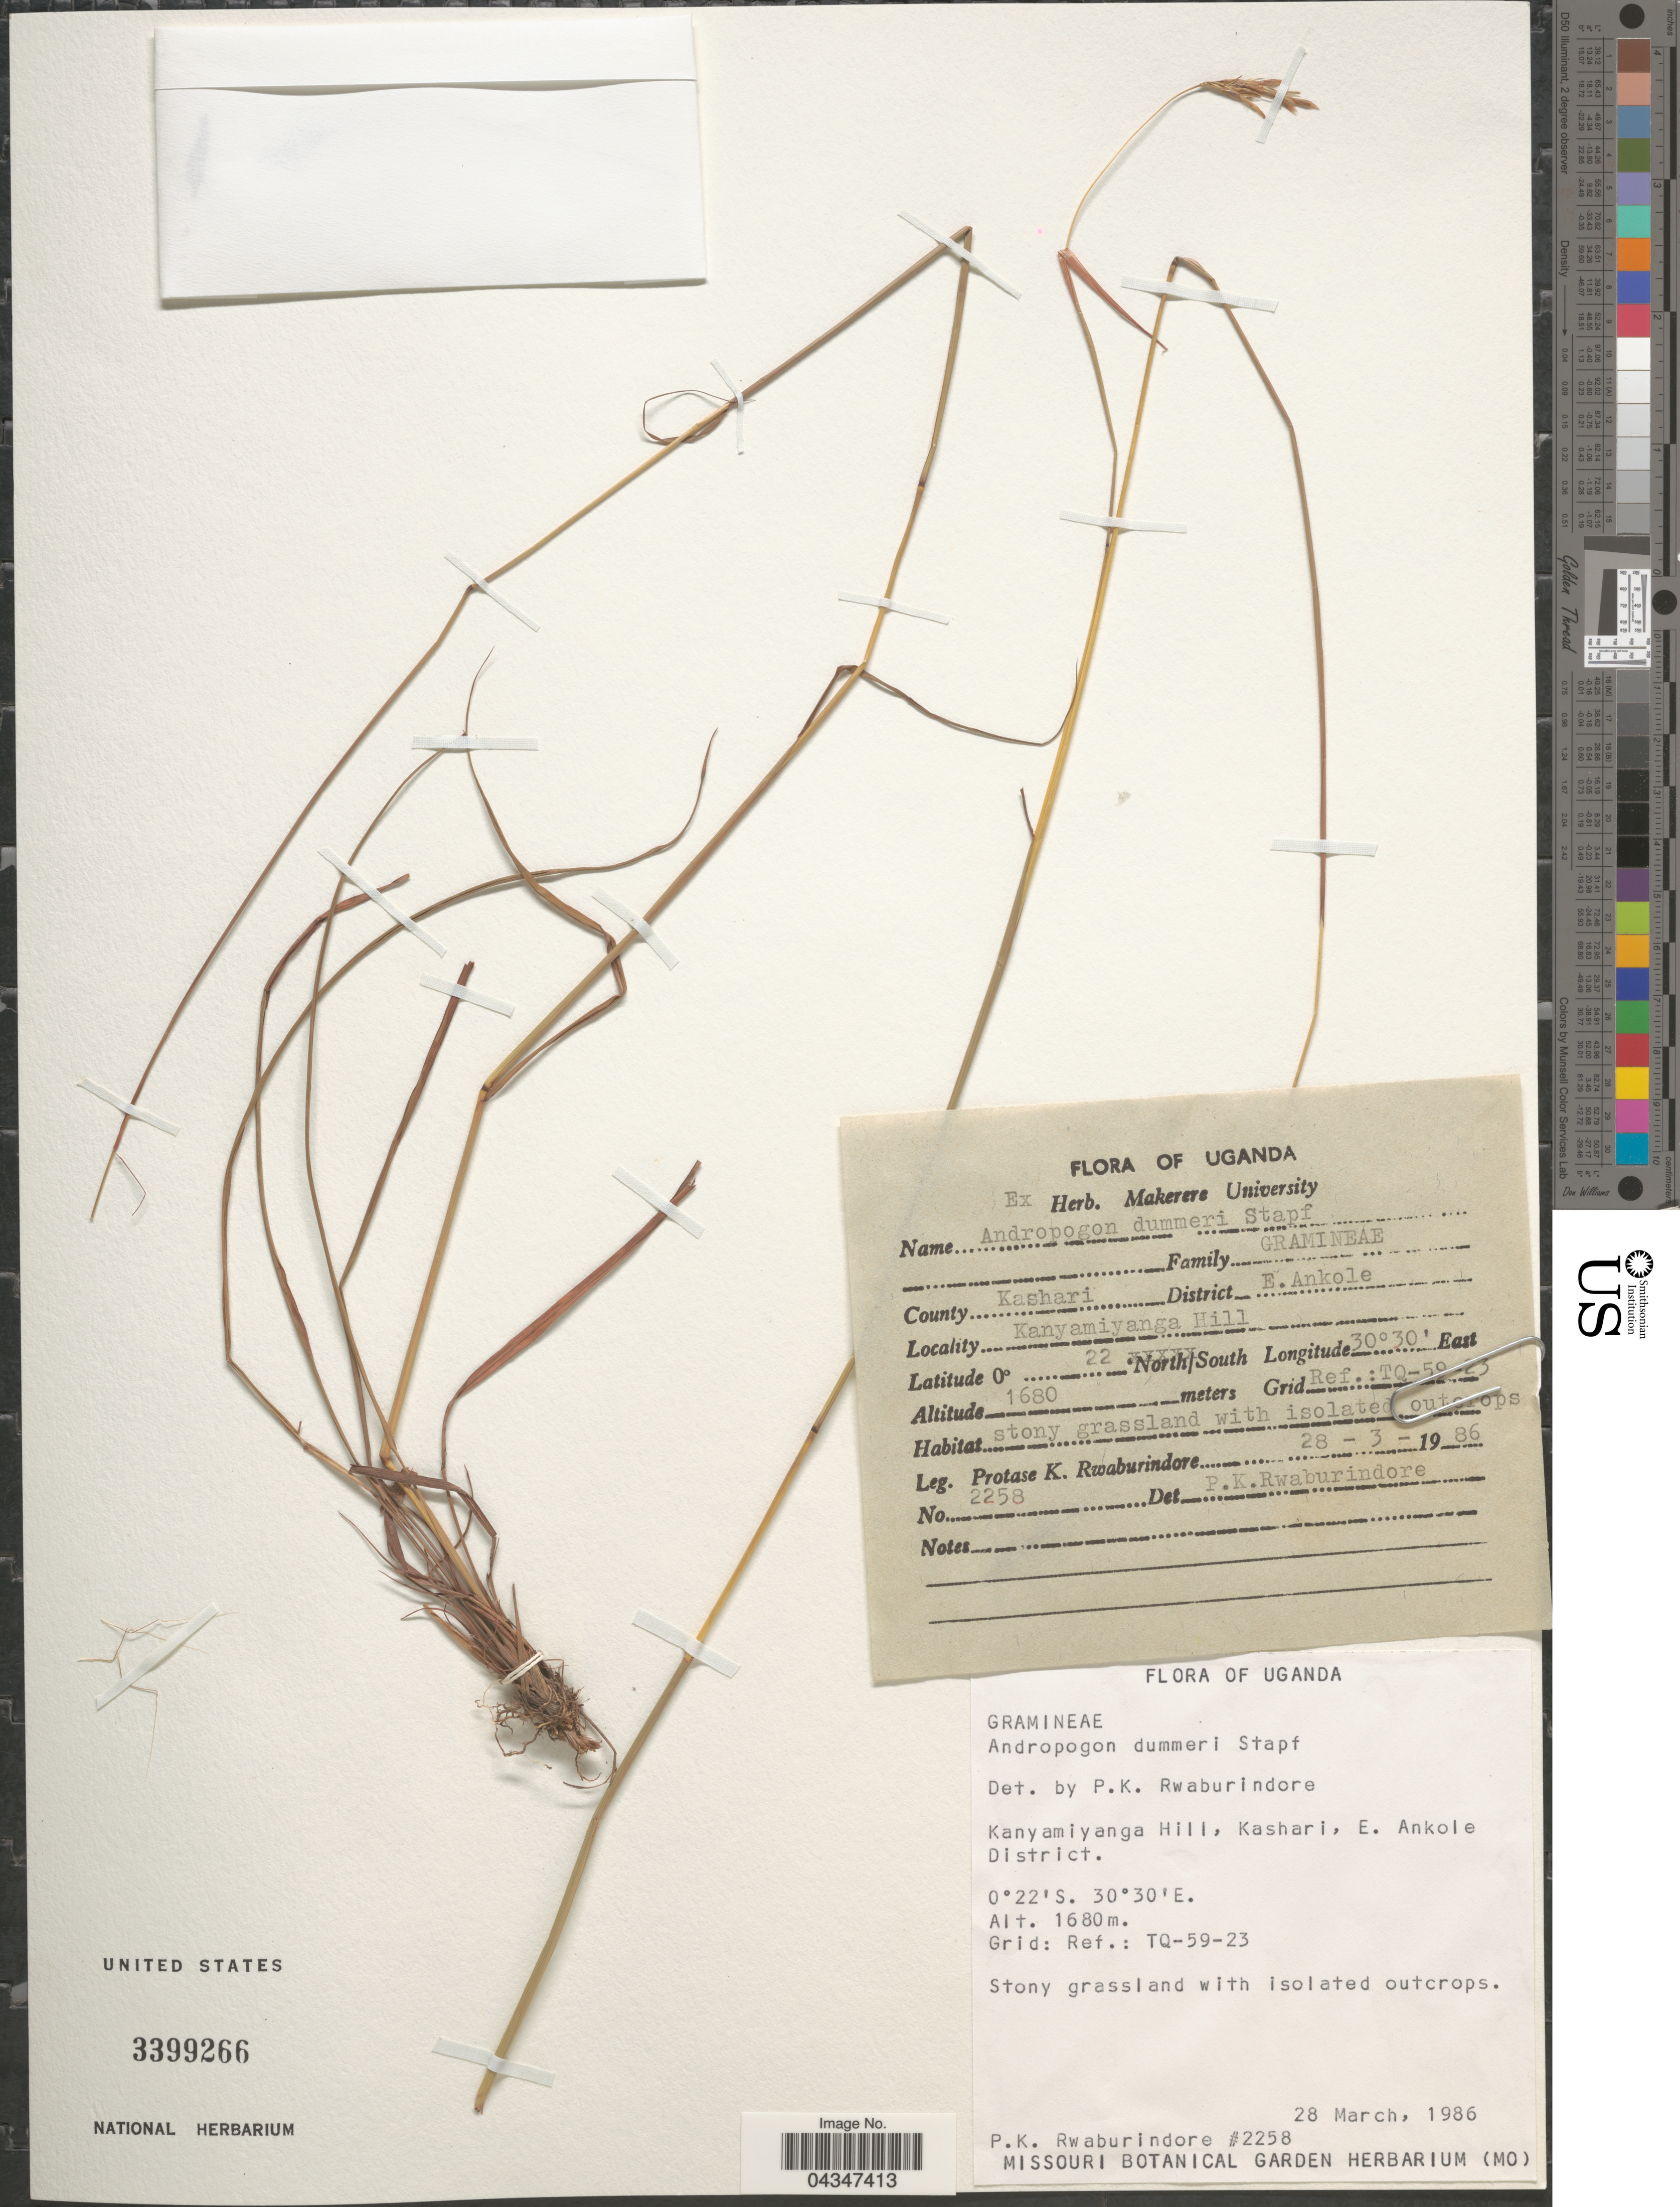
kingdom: Plantae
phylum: Tracheophyta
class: Liliopsida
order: Poales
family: Poaceae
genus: Andropogon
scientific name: Andropogon schirensis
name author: Hochst. ex A. Rich.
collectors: P. Rwaburindore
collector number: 2258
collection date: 1986-03-28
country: Uganda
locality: Kanyamiyanga Hill, County Kashari. E. Ankole District. Grid Ref.: TQ-59-23.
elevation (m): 1680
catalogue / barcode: US 3399266